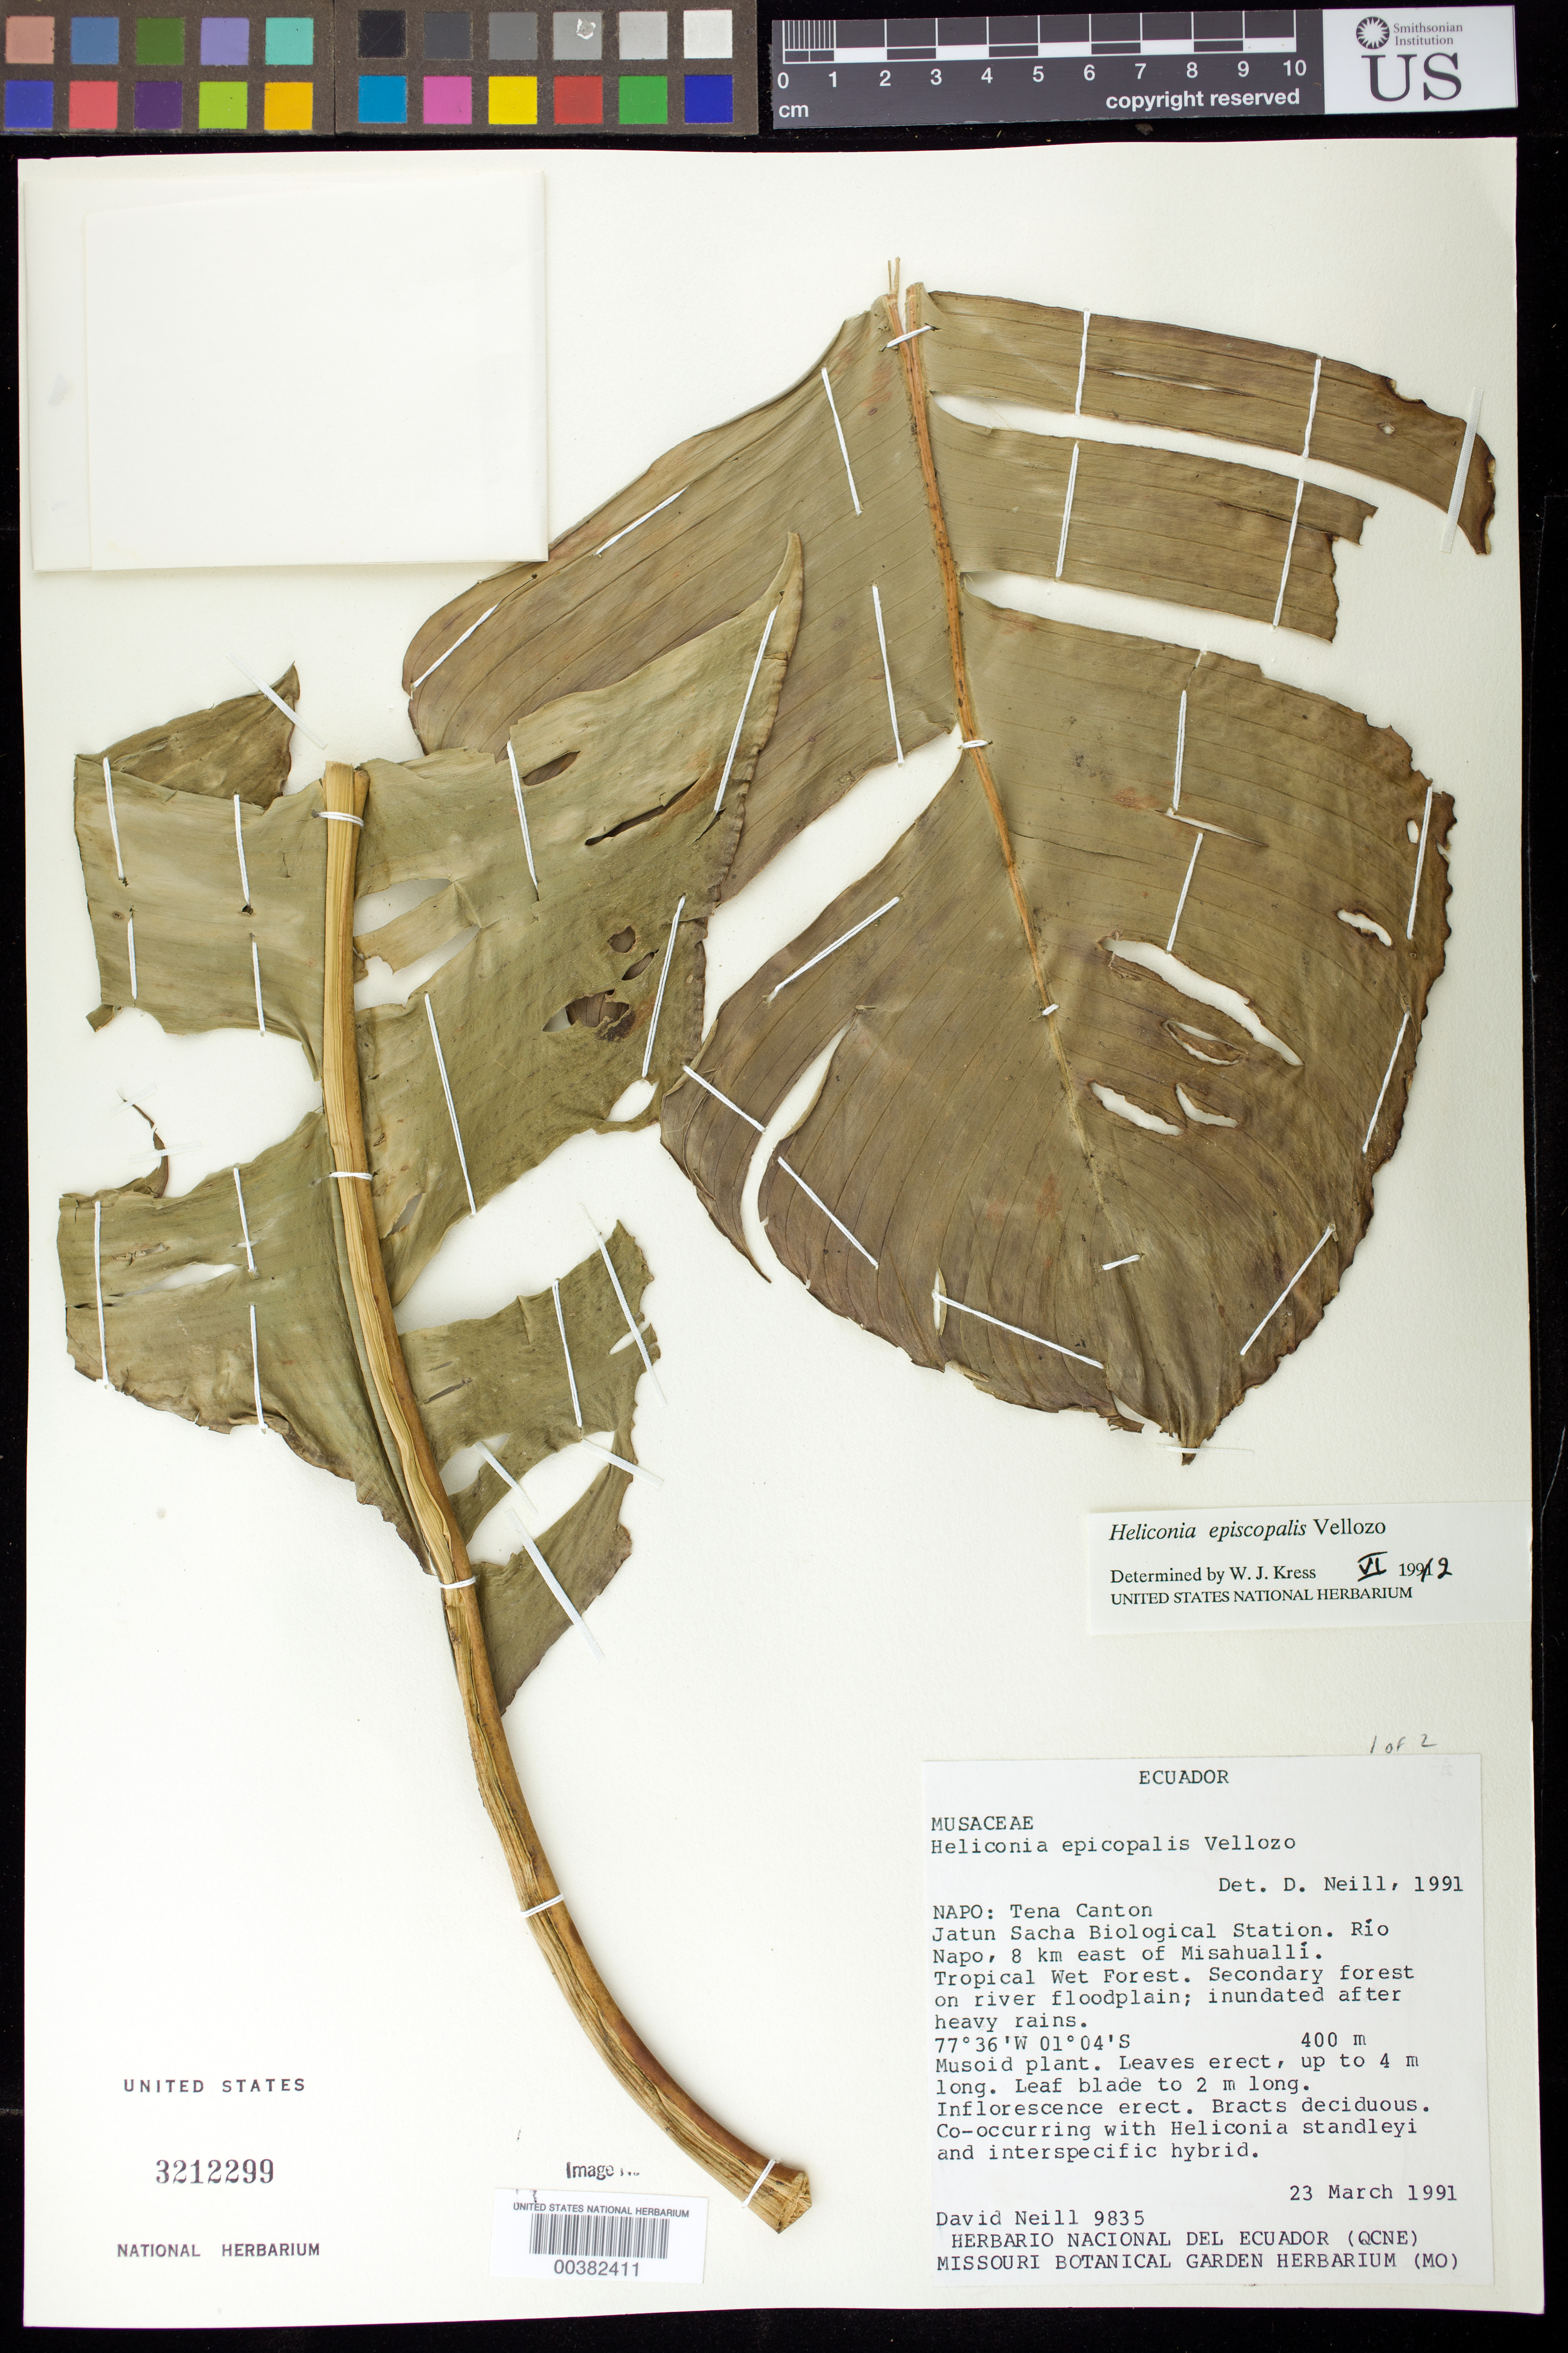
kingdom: Plantae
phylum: Tracheophyta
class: Liliopsida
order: Zingiberales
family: Heliconiaceae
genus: Heliconia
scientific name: Heliconia episcopalis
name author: Vell.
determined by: Kress, W. J., (US), Smithsonian Institution - National Museum of Natural History (UNITED STATES)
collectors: D. A. Neill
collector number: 9835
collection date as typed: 23 Mar 1991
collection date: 1991-03-23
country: Ecuador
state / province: Napo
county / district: Tena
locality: Tena Canton, jatun sacha biol. Sta.. Rio Napo, 8 km E of misahualli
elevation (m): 400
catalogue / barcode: US 3212299